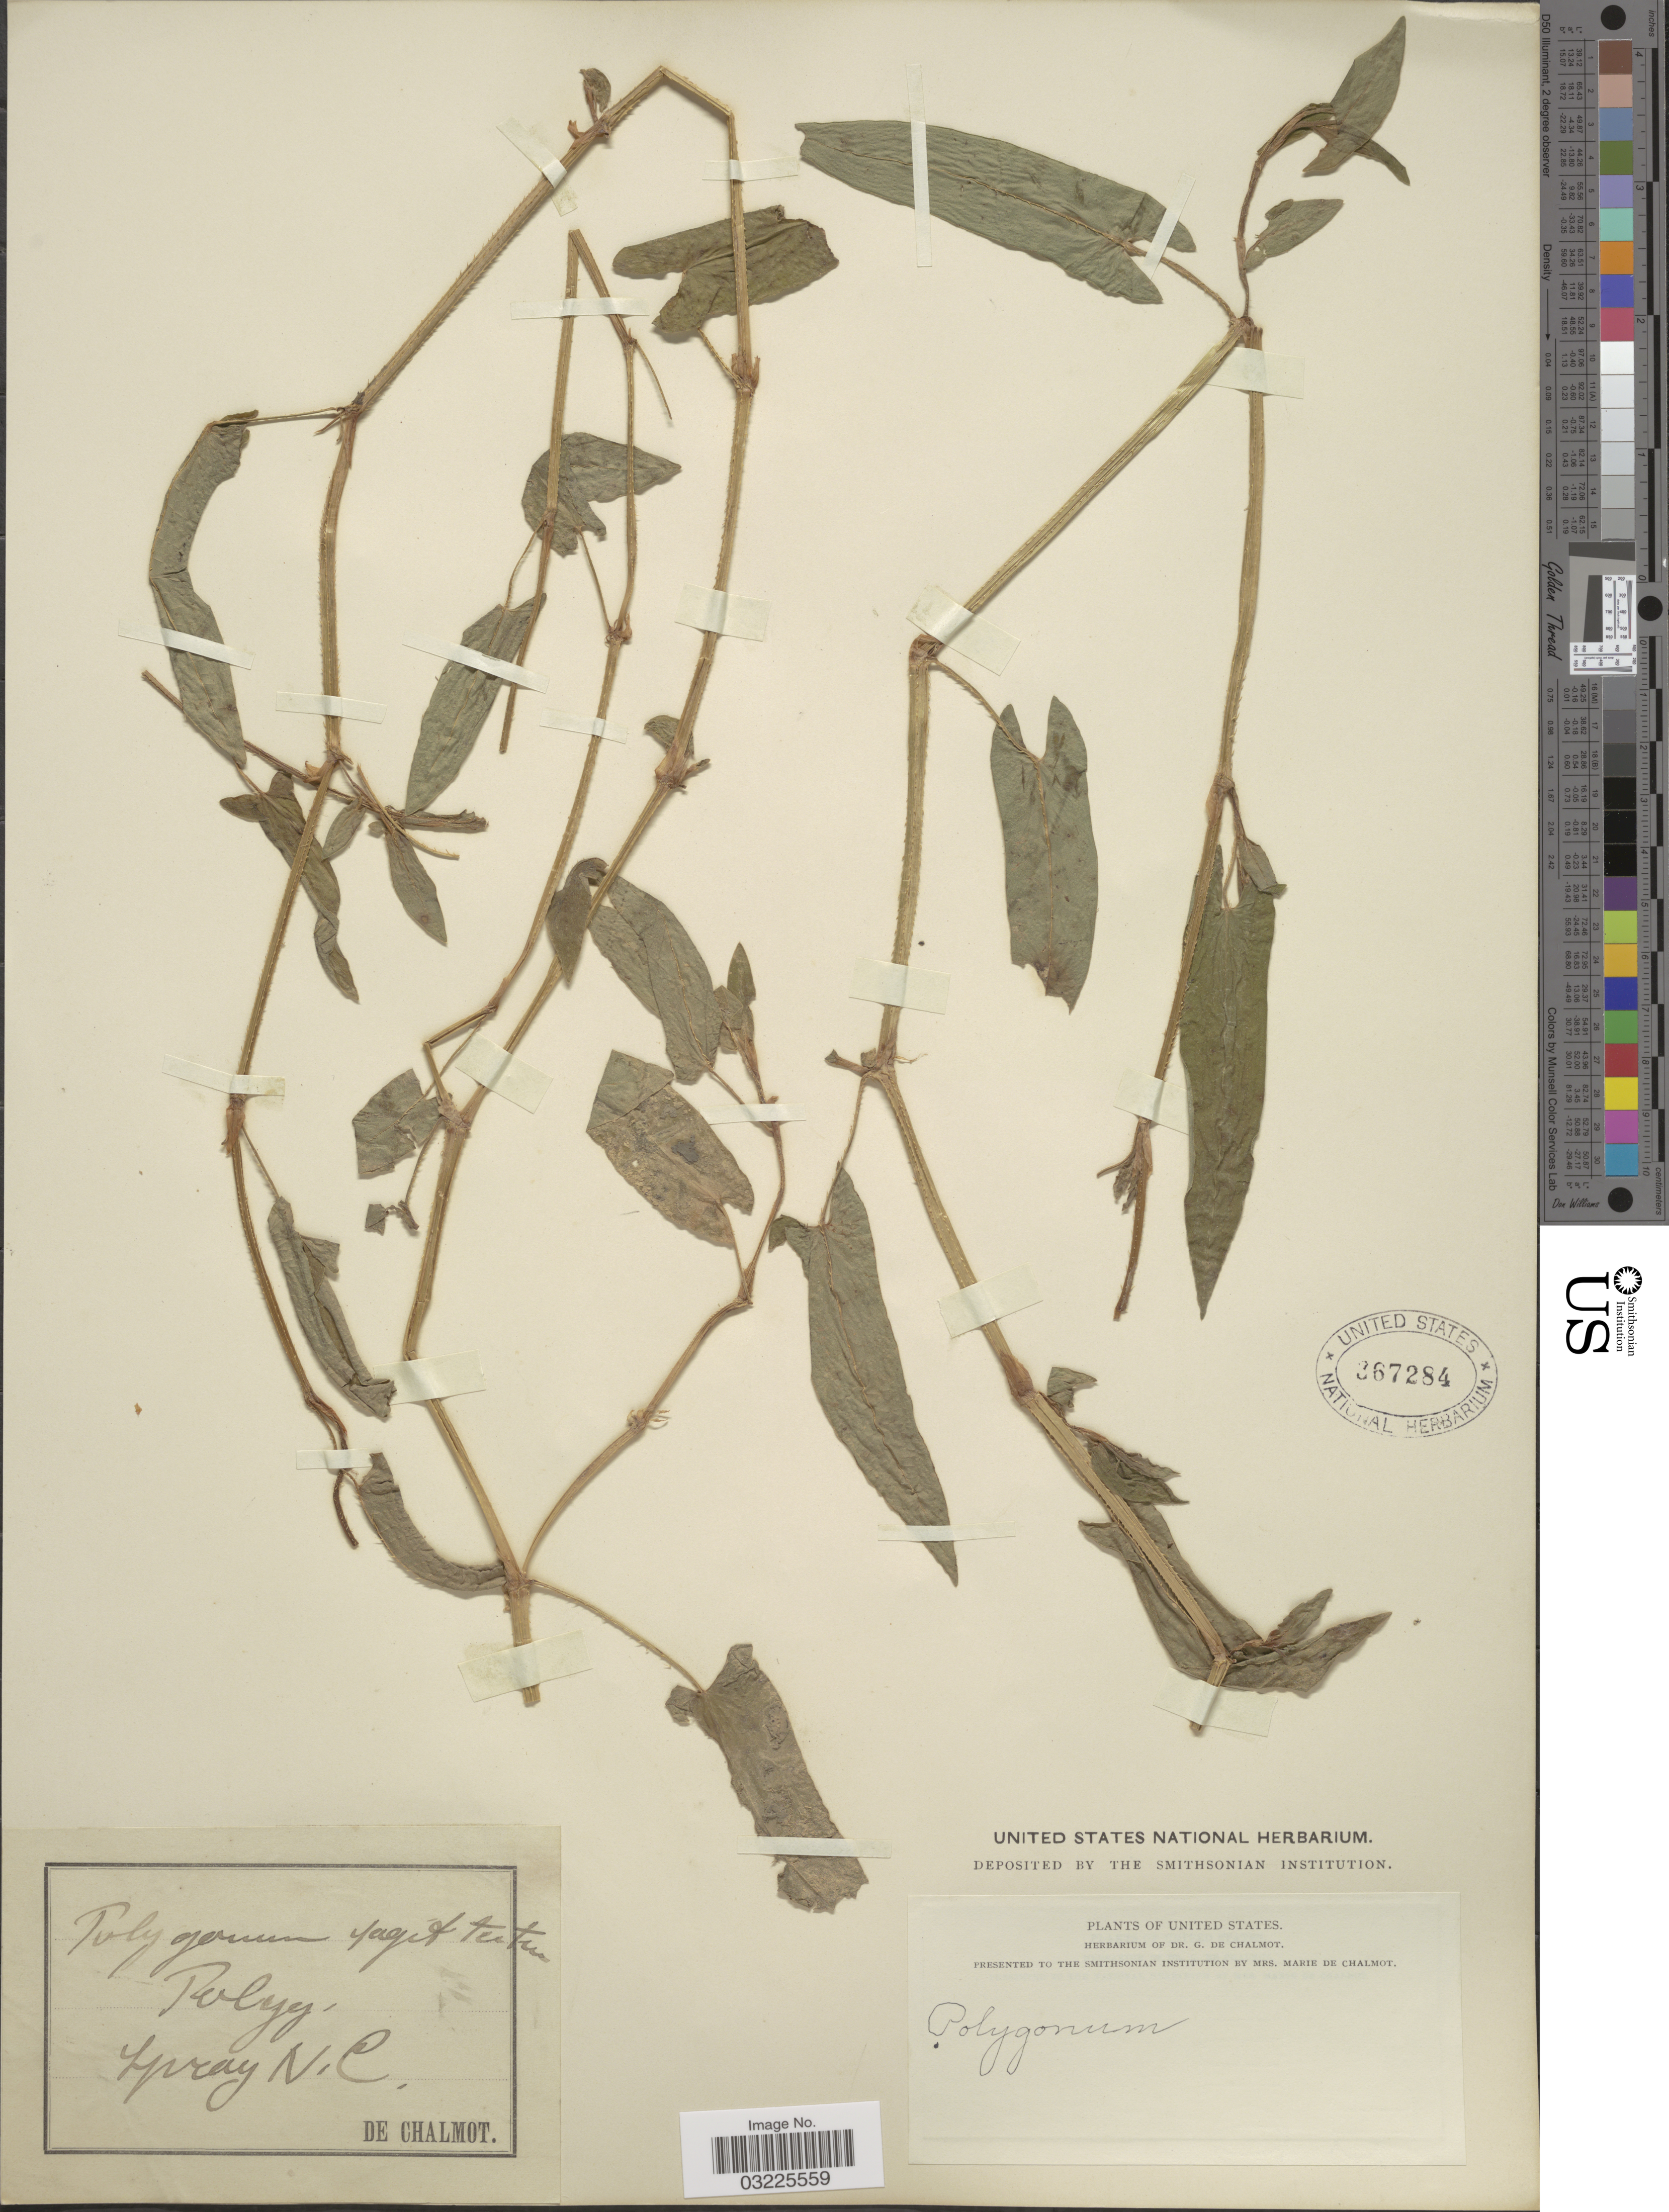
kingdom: Plantae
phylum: Tracheophyta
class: Magnoliopsida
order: Caryophyllales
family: Polygonaceae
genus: Persicaria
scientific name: Persicaria sagittata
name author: (L.) H. Gross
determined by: Atha, D. E.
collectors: G. de Chalmot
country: United States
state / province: North Carolina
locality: Spray.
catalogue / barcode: US 367284